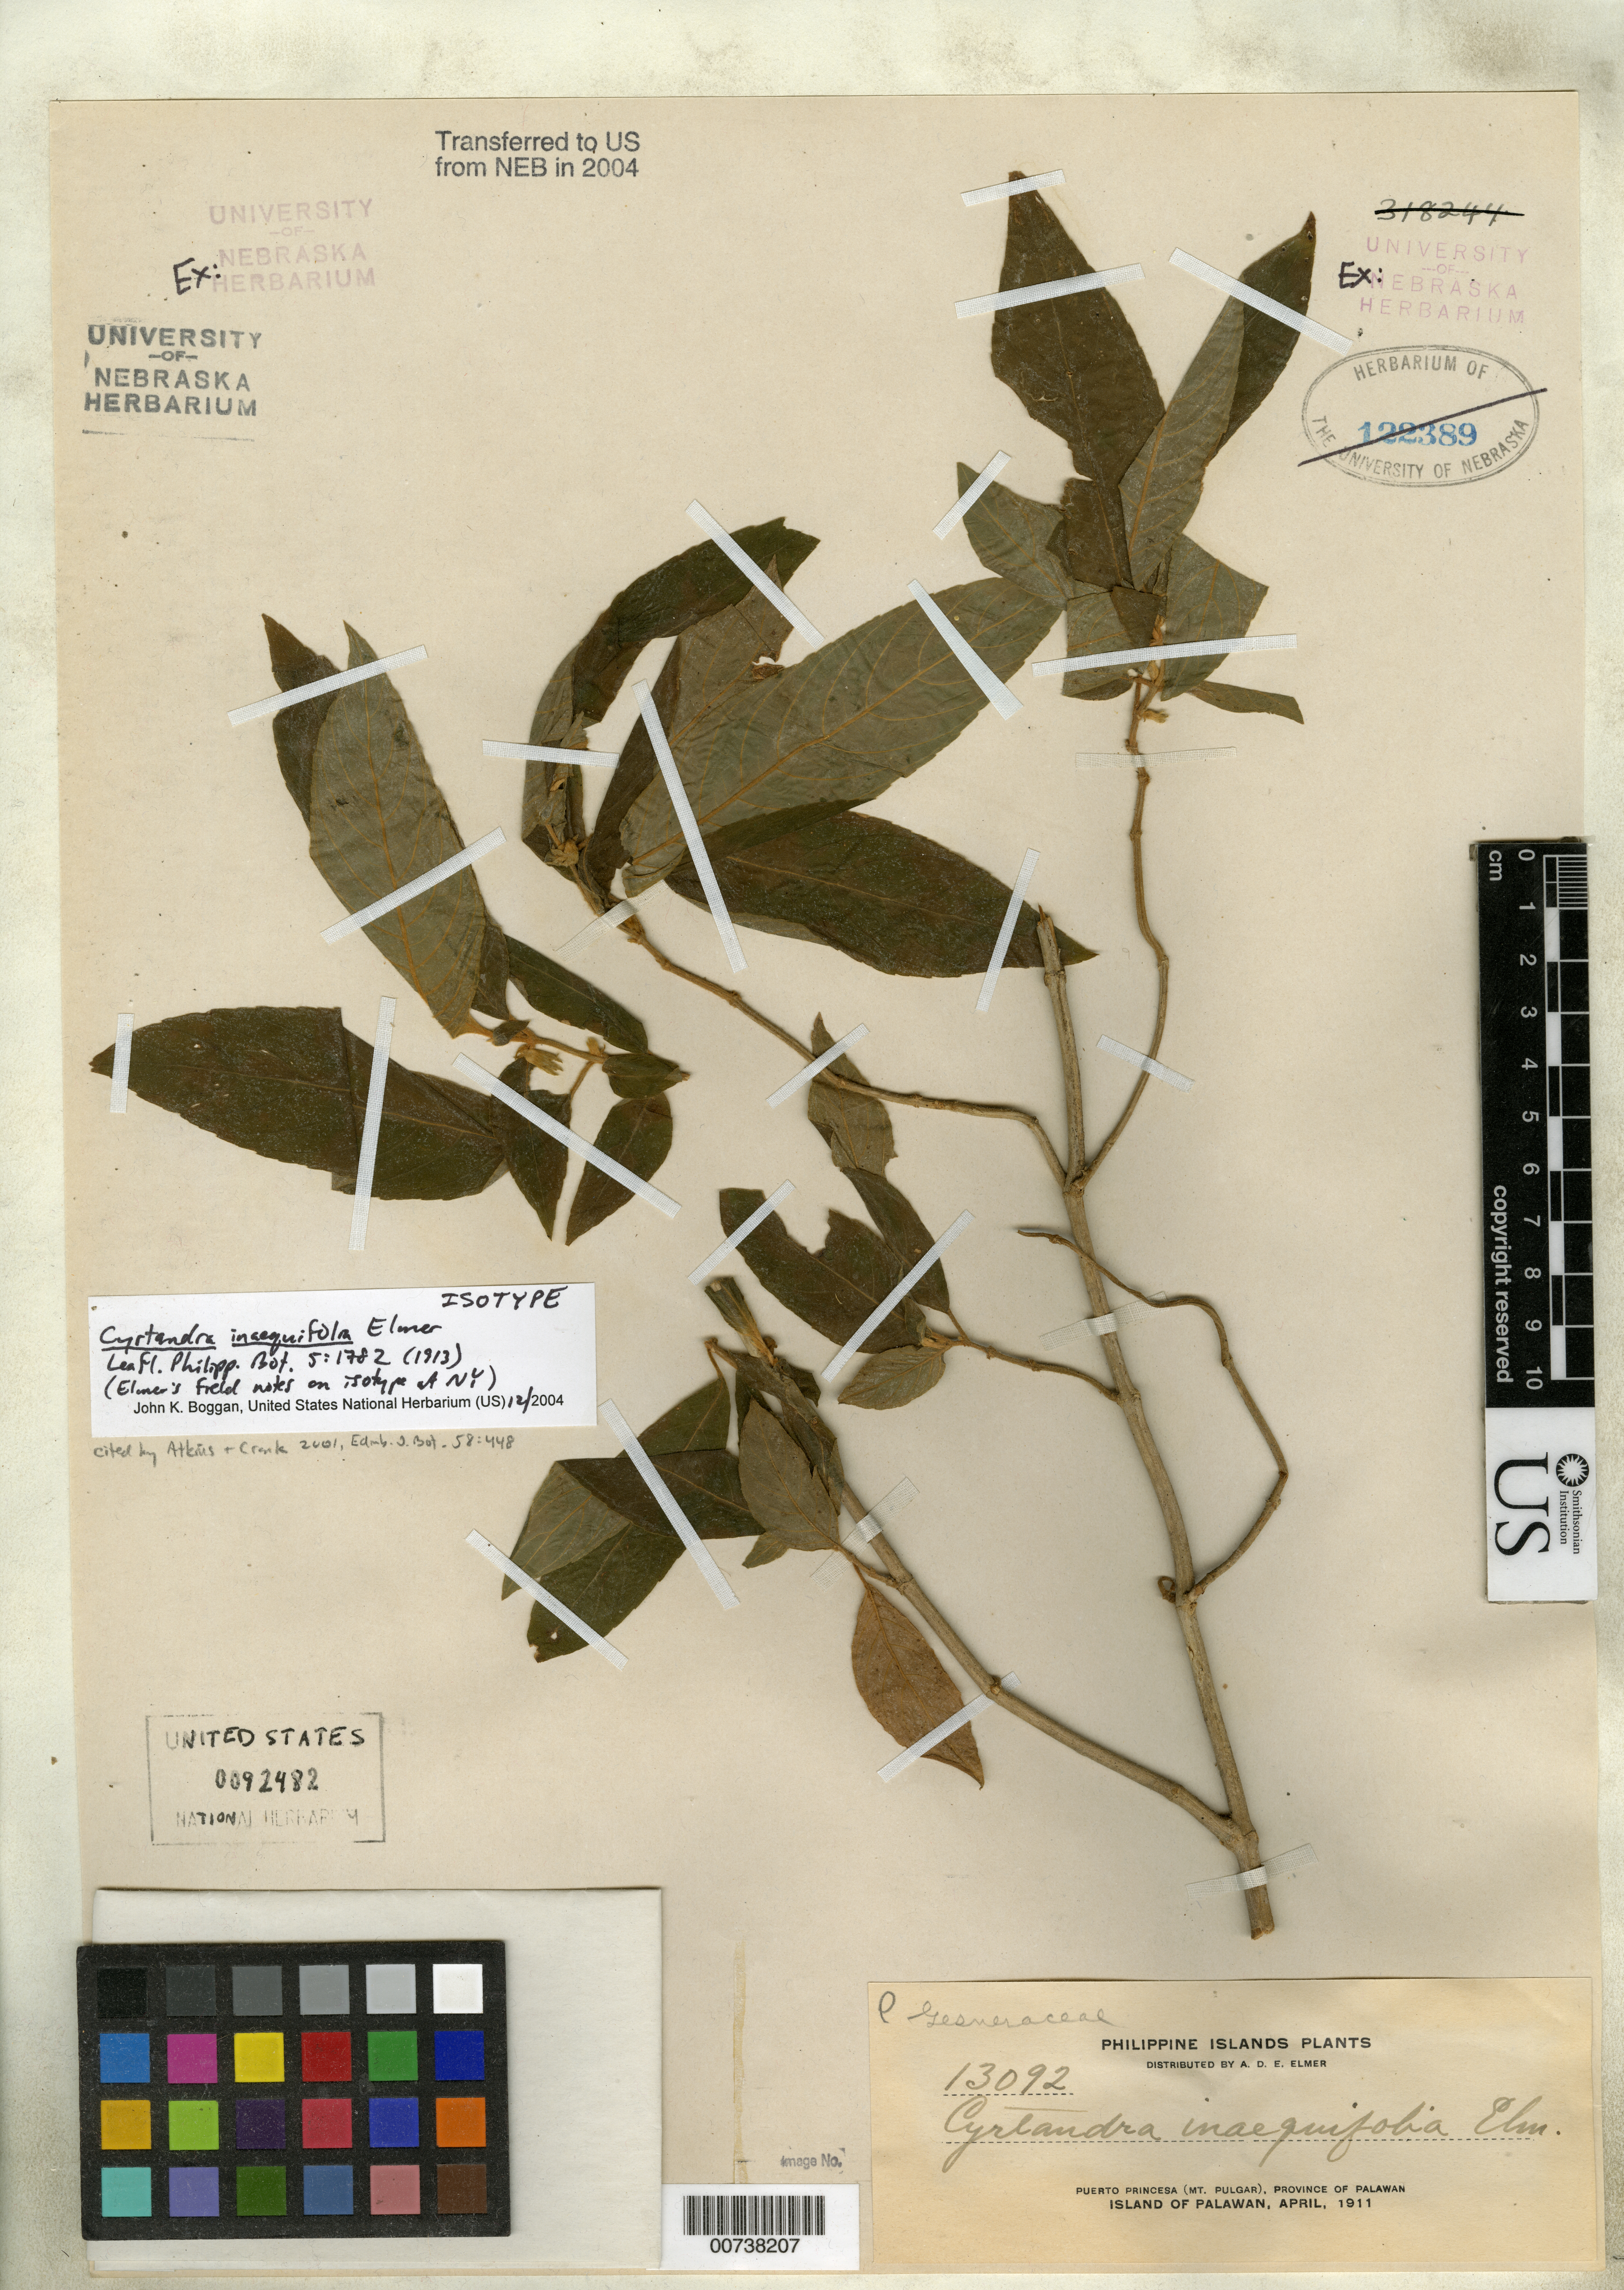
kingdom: Plantae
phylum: Tracheophyta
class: Magnoliopsida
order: Lamiales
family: Gesneriaceae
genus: Cyrtandra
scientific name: Cyrtandra inaequifolia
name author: Elmer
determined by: Boggan, J. K., (US), NMNH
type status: Isolectotype; Type Collection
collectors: A. D. E. Elmer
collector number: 13092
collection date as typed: Apr 1911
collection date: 1911-04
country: Philippines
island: Palawan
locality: Puerto Princesa (Mt. Pulgar), Province of Palawan, Island of Palawan.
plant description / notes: Cited 2001 by Atkins & Cronk, Edinb. J. Bot. 58: 448.; Ex Herb. Univerity of Nebraska, transferred to US from NEB in 2004.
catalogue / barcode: US 92482